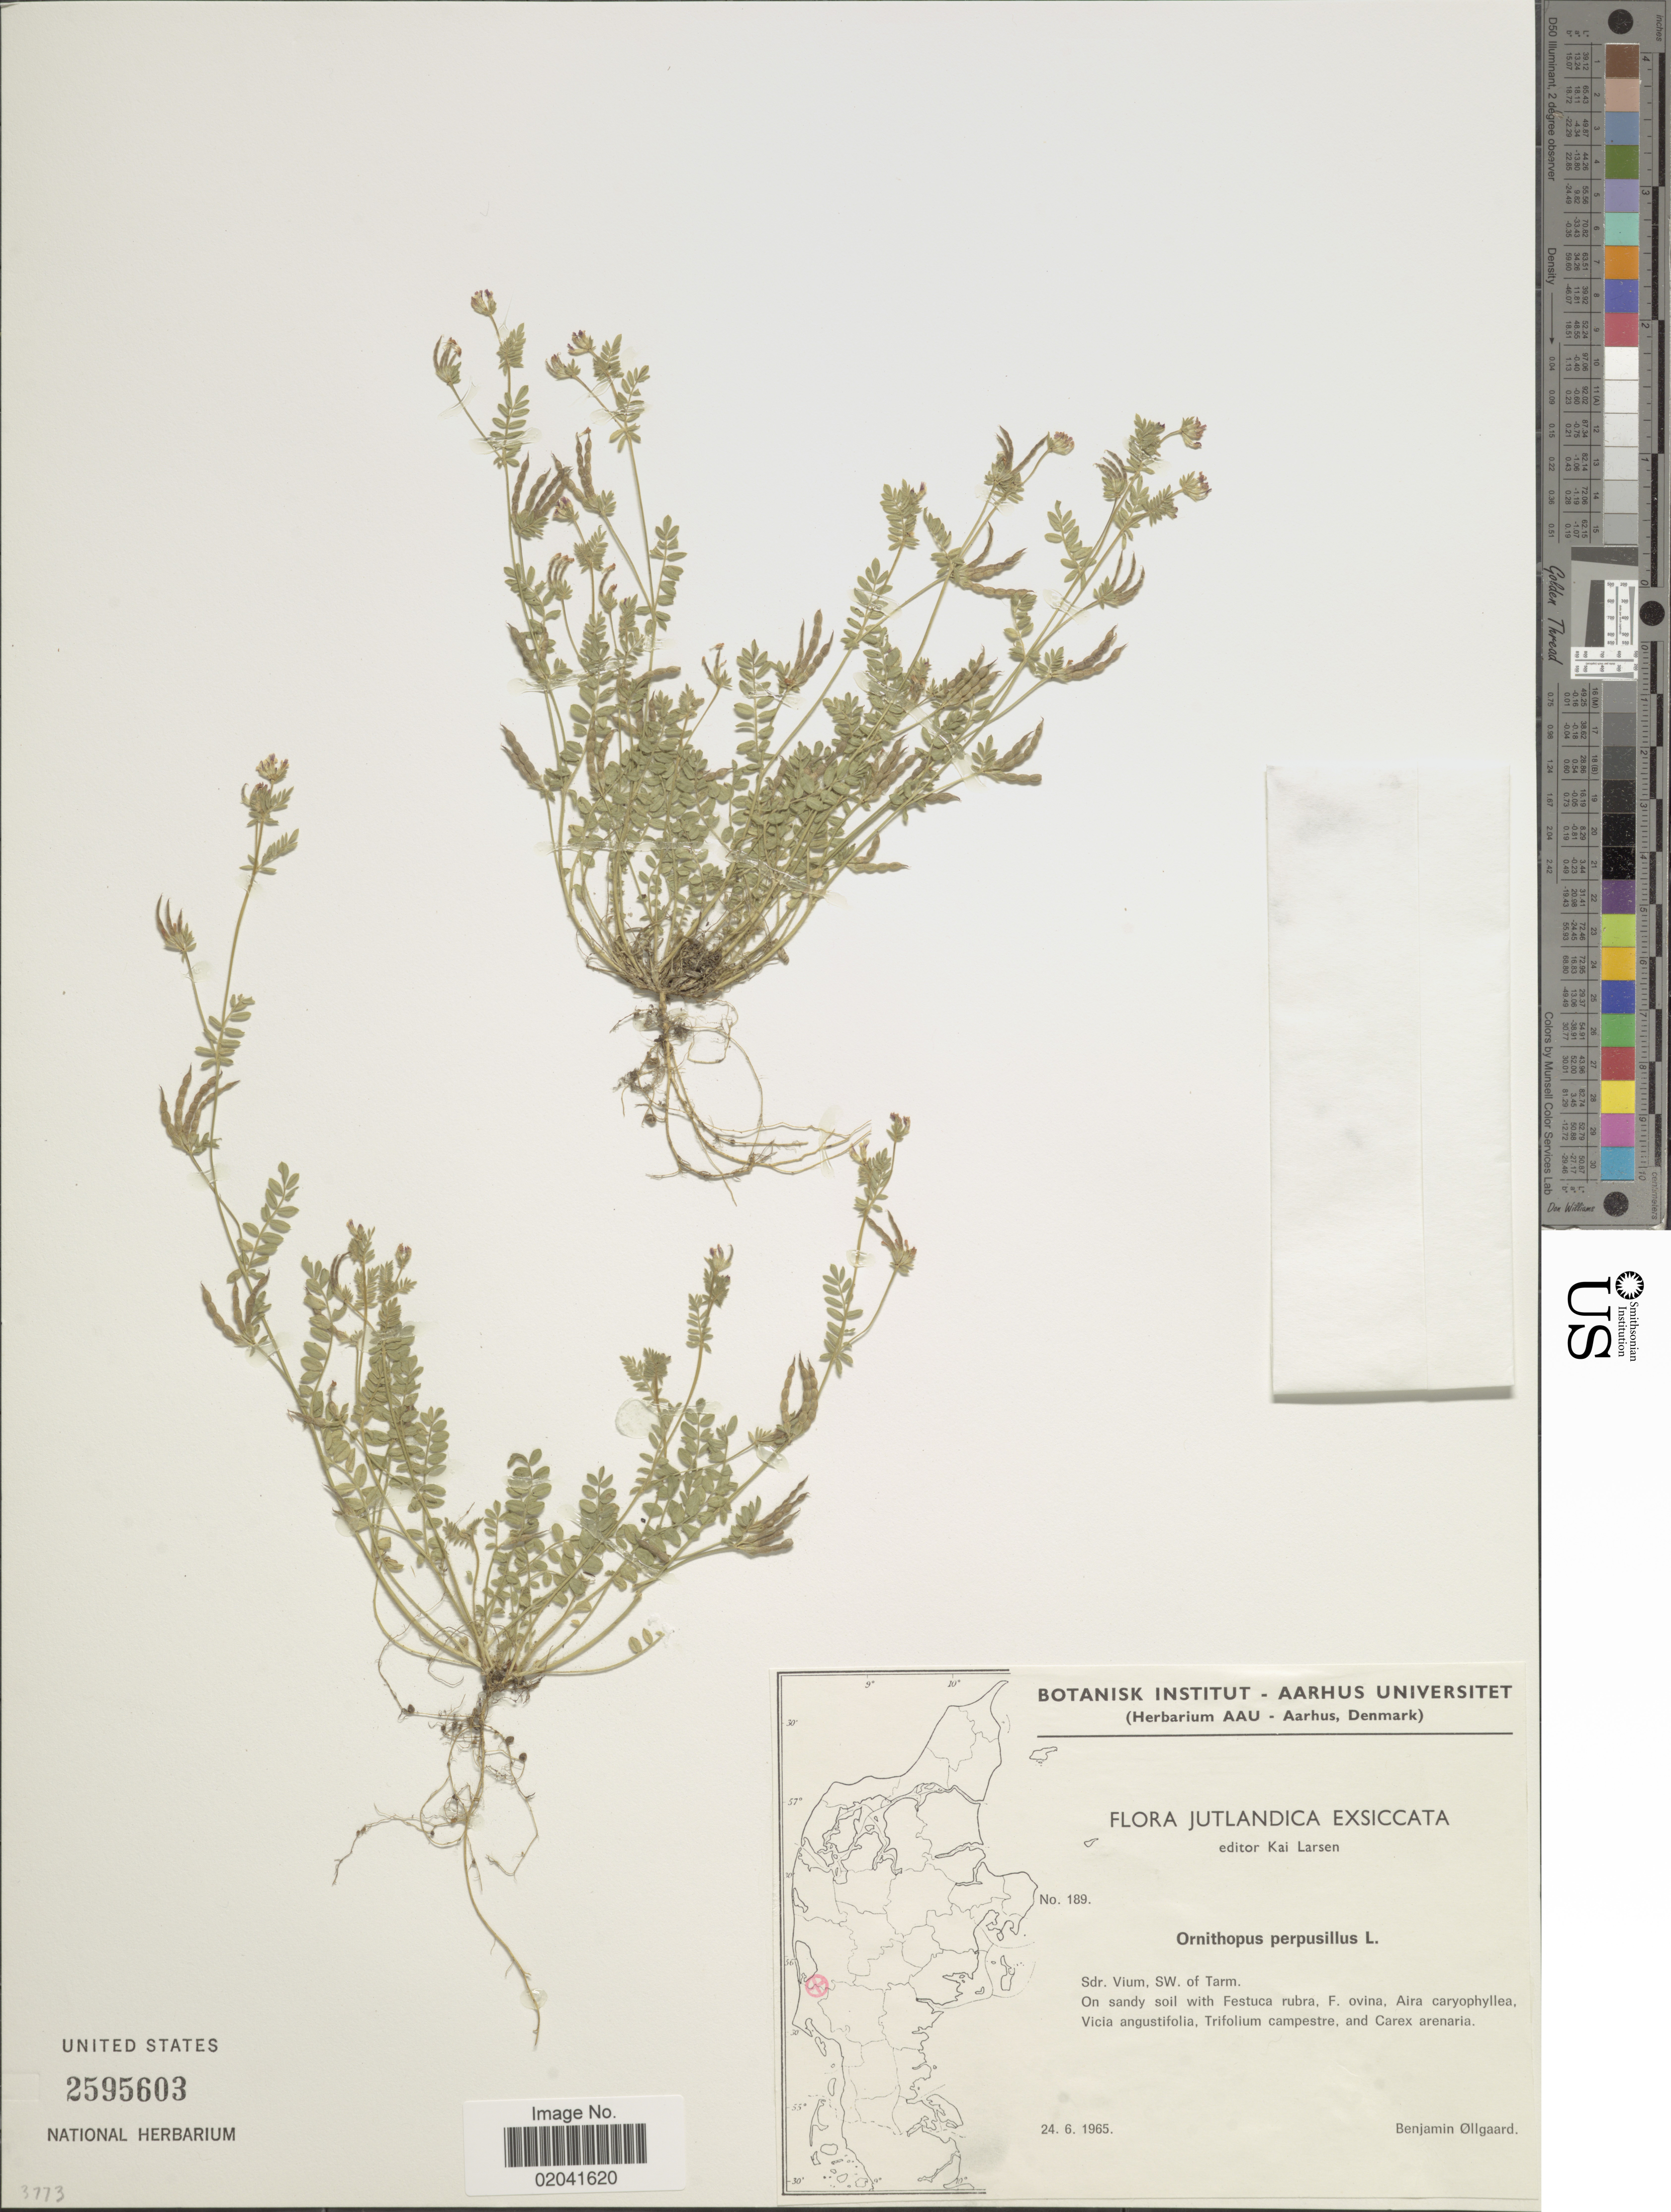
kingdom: Plantae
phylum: Tracheophyta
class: Magnoliopsida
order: Fabales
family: Fabaceae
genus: Ornithopus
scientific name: Ornithopus perpusillus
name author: L.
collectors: B. Øllgaard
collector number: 189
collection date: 1965-06-24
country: Denmark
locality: Jutlandica, Sdr. Vium, SW of Tarm.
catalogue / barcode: US 2595603